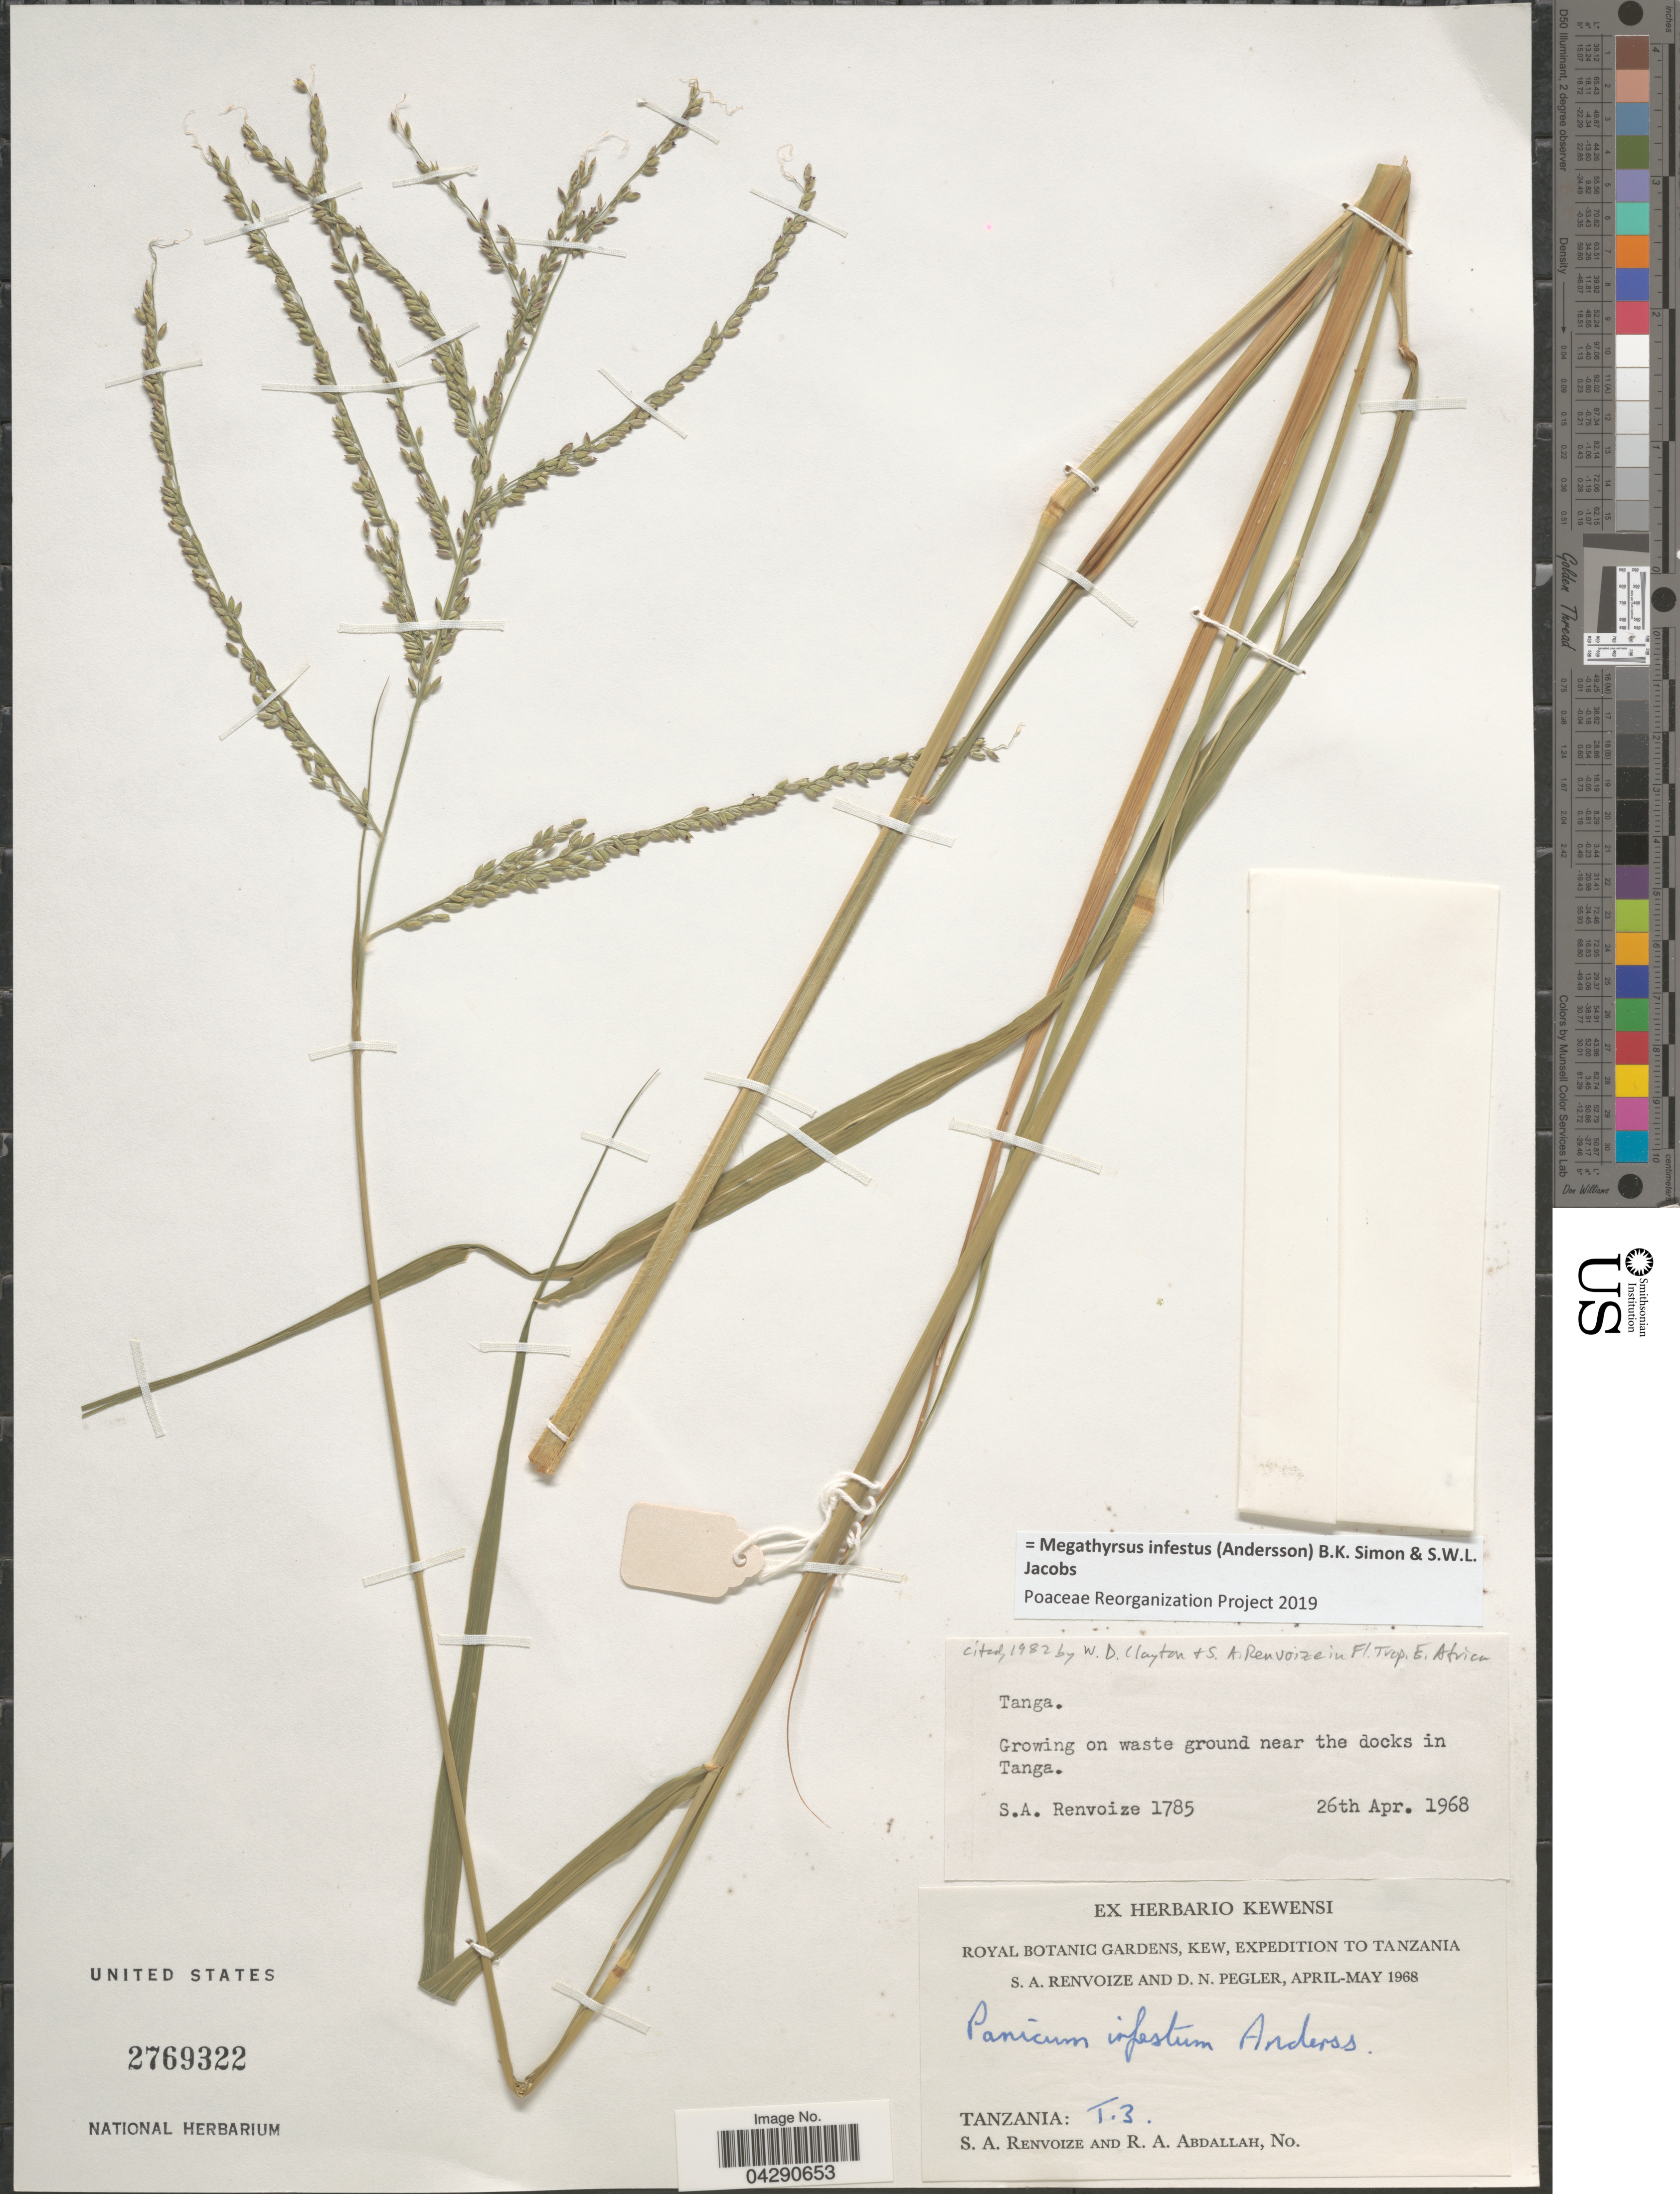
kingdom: Plantae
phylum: Tracheophyta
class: Liliopsida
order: Poales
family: Poaceae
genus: Megathyrsus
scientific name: Megathyrsus infestus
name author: (Peters) B.K. Simon & S.W.L. Jacobs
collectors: S. A. Renvoize & R. Abdallah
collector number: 1785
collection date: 1968-04-26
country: Tanzania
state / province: Tanga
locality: Growing on waste ground near the docks in Tanga. Royal Botanic Gardens, Kew, Expedition to Tanzania. T3.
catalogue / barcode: US 2769322